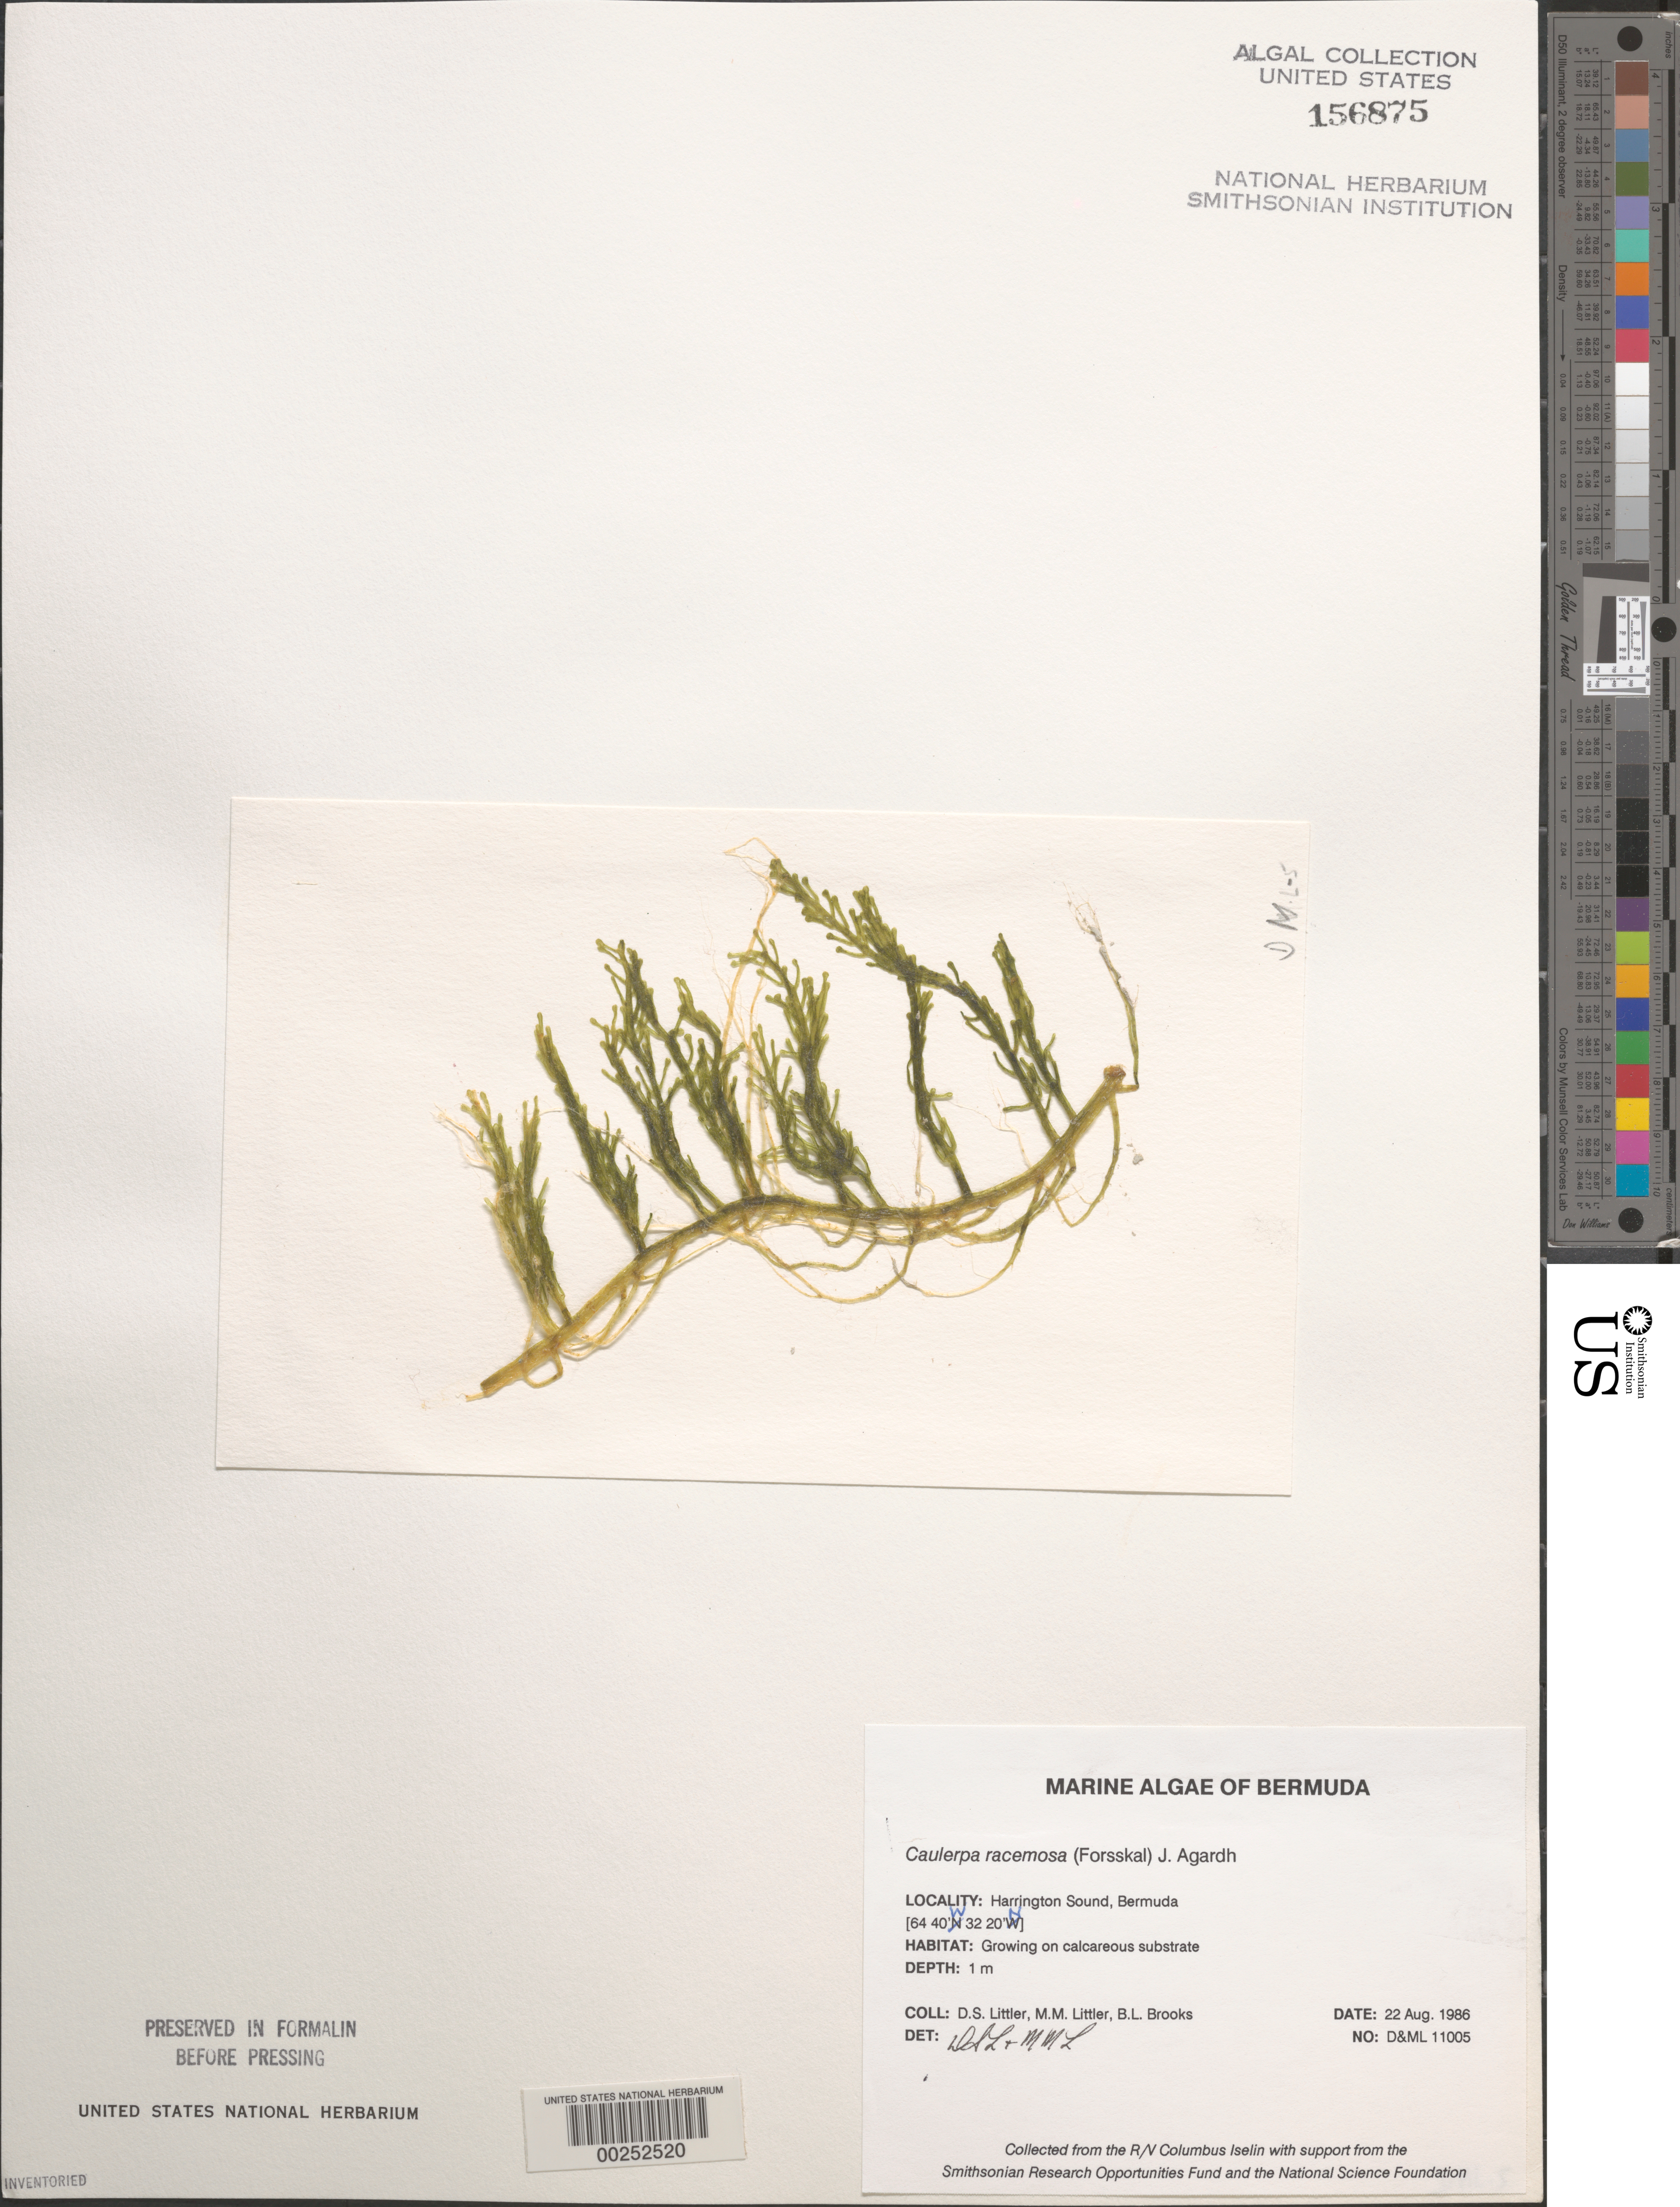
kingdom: Plantae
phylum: Chlorophyta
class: Ulvophyceae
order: Bryopsidales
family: Caulerpaceae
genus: Caulerpa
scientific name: Caulerpa racemosa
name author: (Forssk.) J. Agardh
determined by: Littler, D. S.; Littler, M. M.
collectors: D. S. Littler, M. M. Littler & B. Brooks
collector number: D&ML 11005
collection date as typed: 22 Aug 1986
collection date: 1986-08-22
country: Bermuda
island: Bermuda Island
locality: Harrington Sound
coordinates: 32 20' N, 64 40' W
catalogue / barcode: US 156875